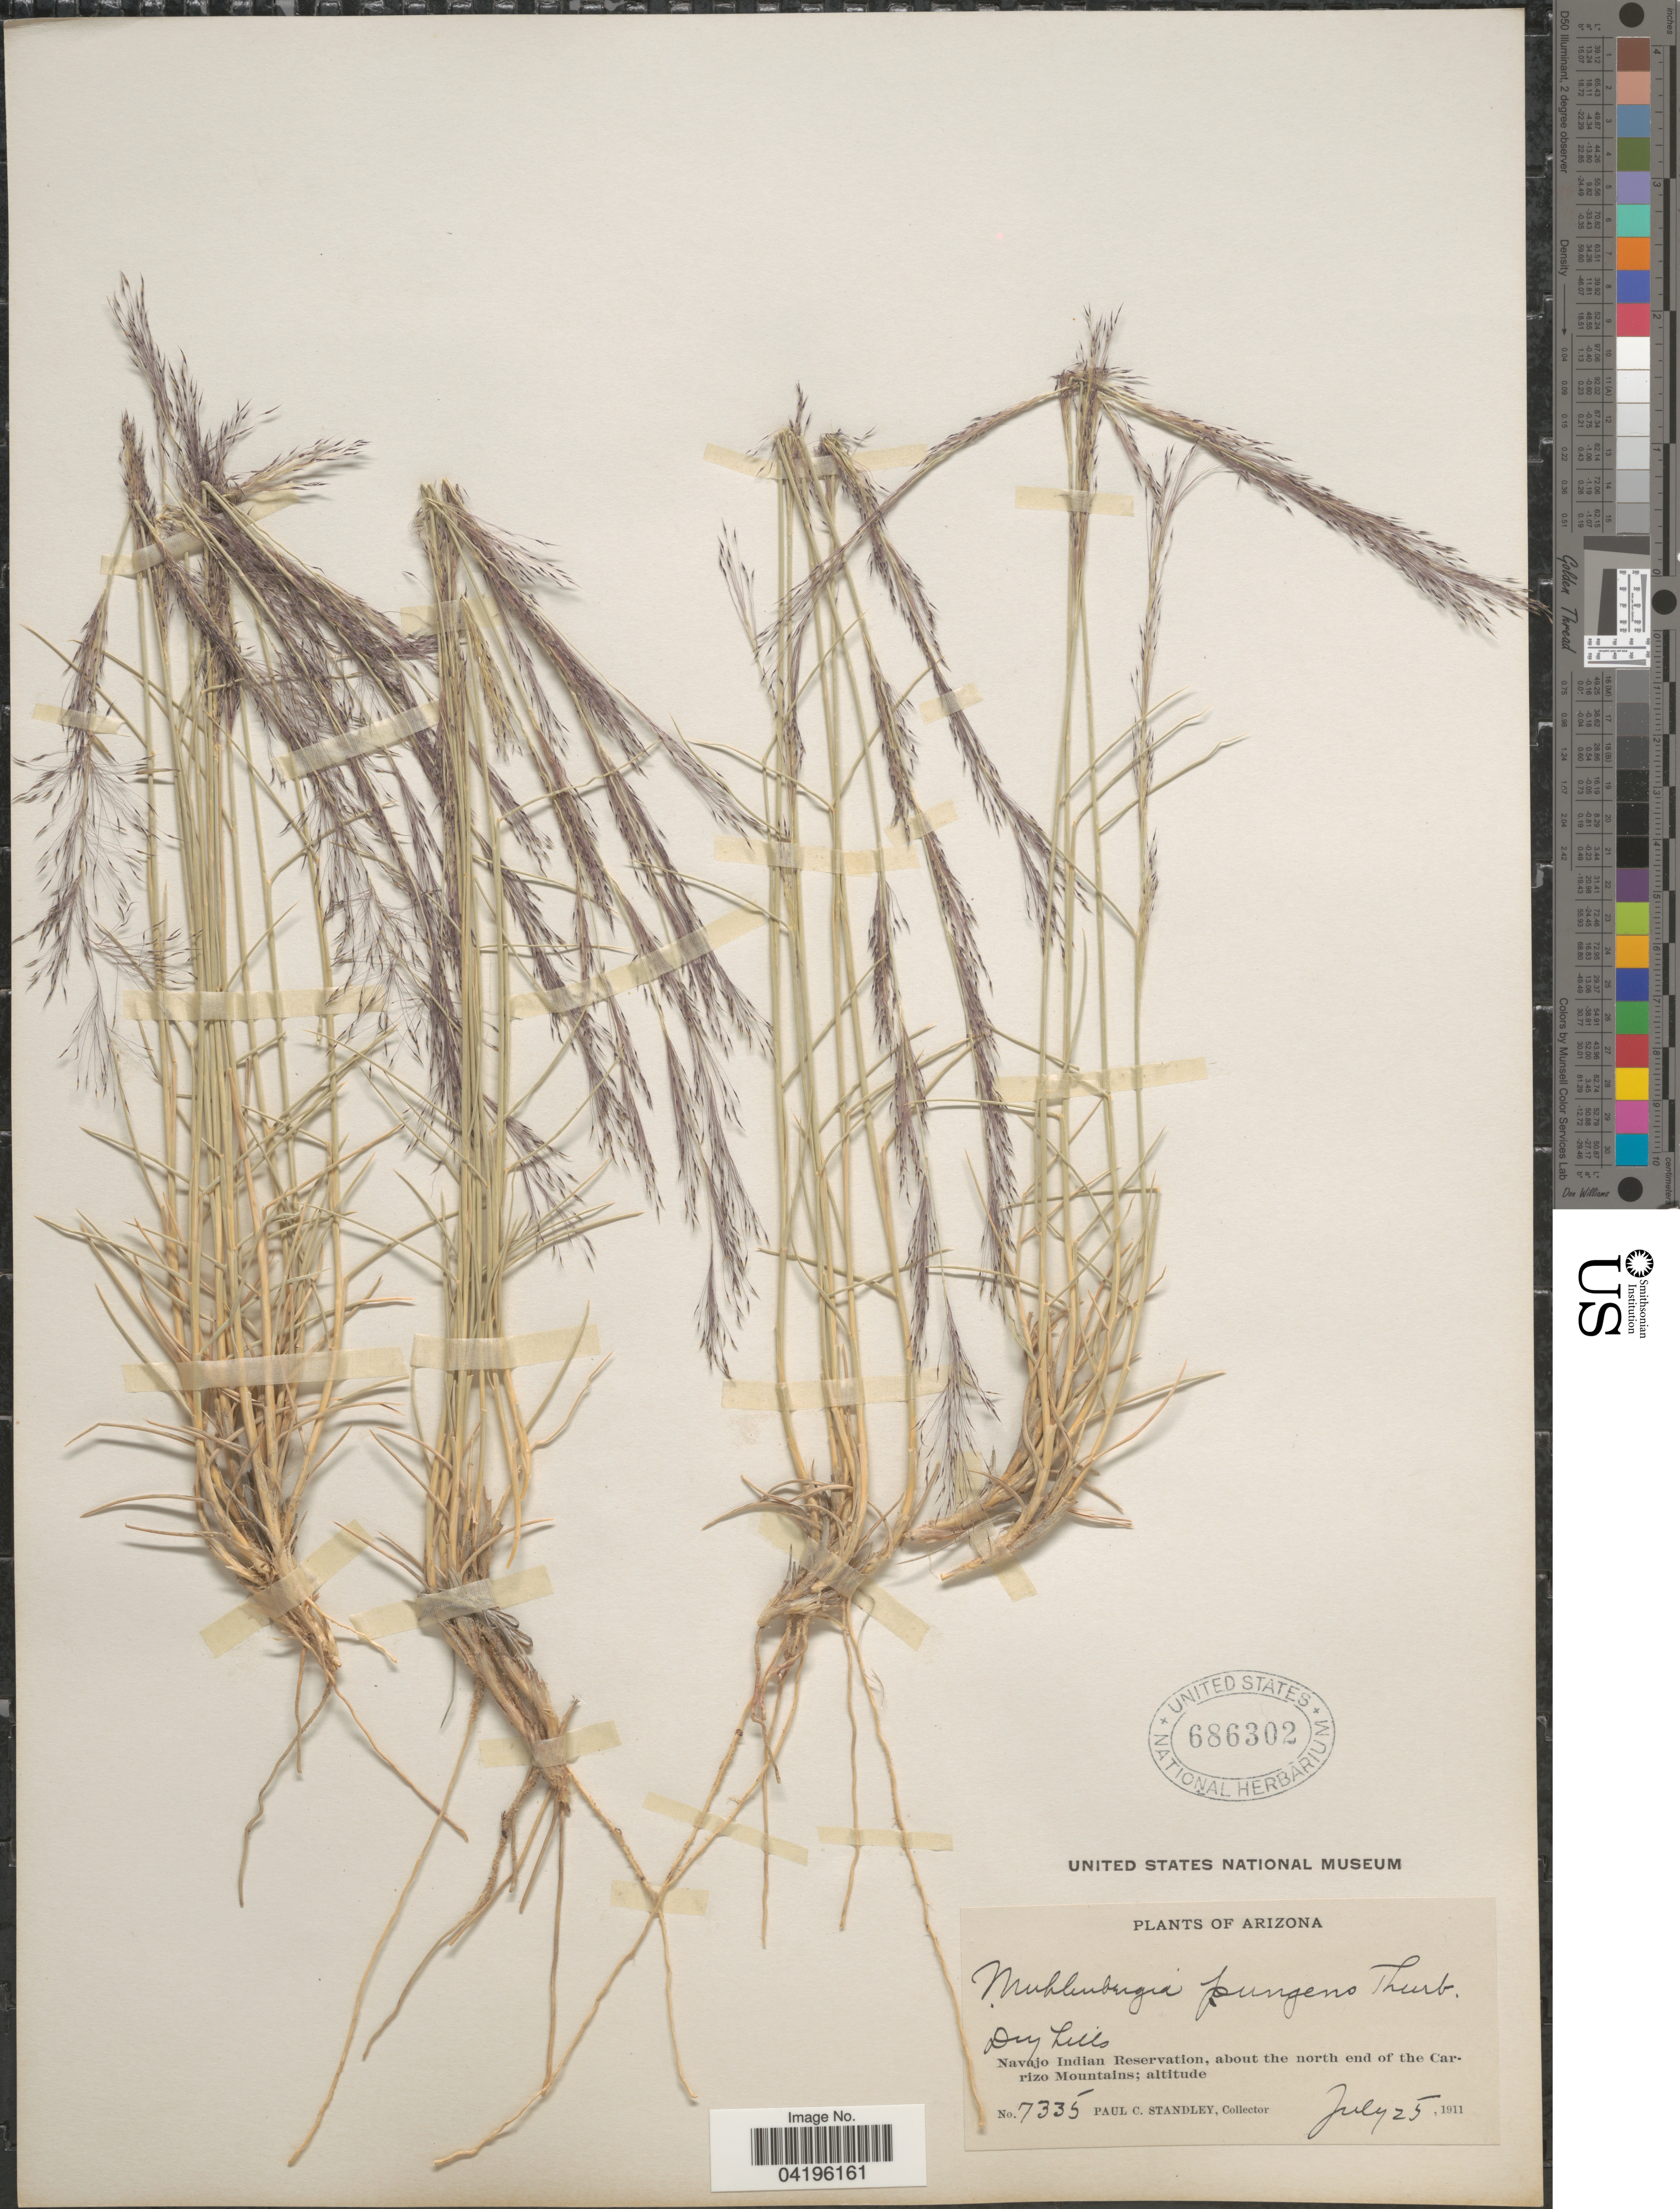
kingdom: Plantae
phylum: Tracheophyta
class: Liliopsida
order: Poales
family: Poaceae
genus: Muhlenbergia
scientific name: Muhlenbergia pungens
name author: Thurb. ex A. Gray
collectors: P. C. Standley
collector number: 7335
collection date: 1911-07-25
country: United States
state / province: Arizona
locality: Navajo Indian Reservation, about the north end of the Carrizo Mountains.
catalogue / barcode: US 686302